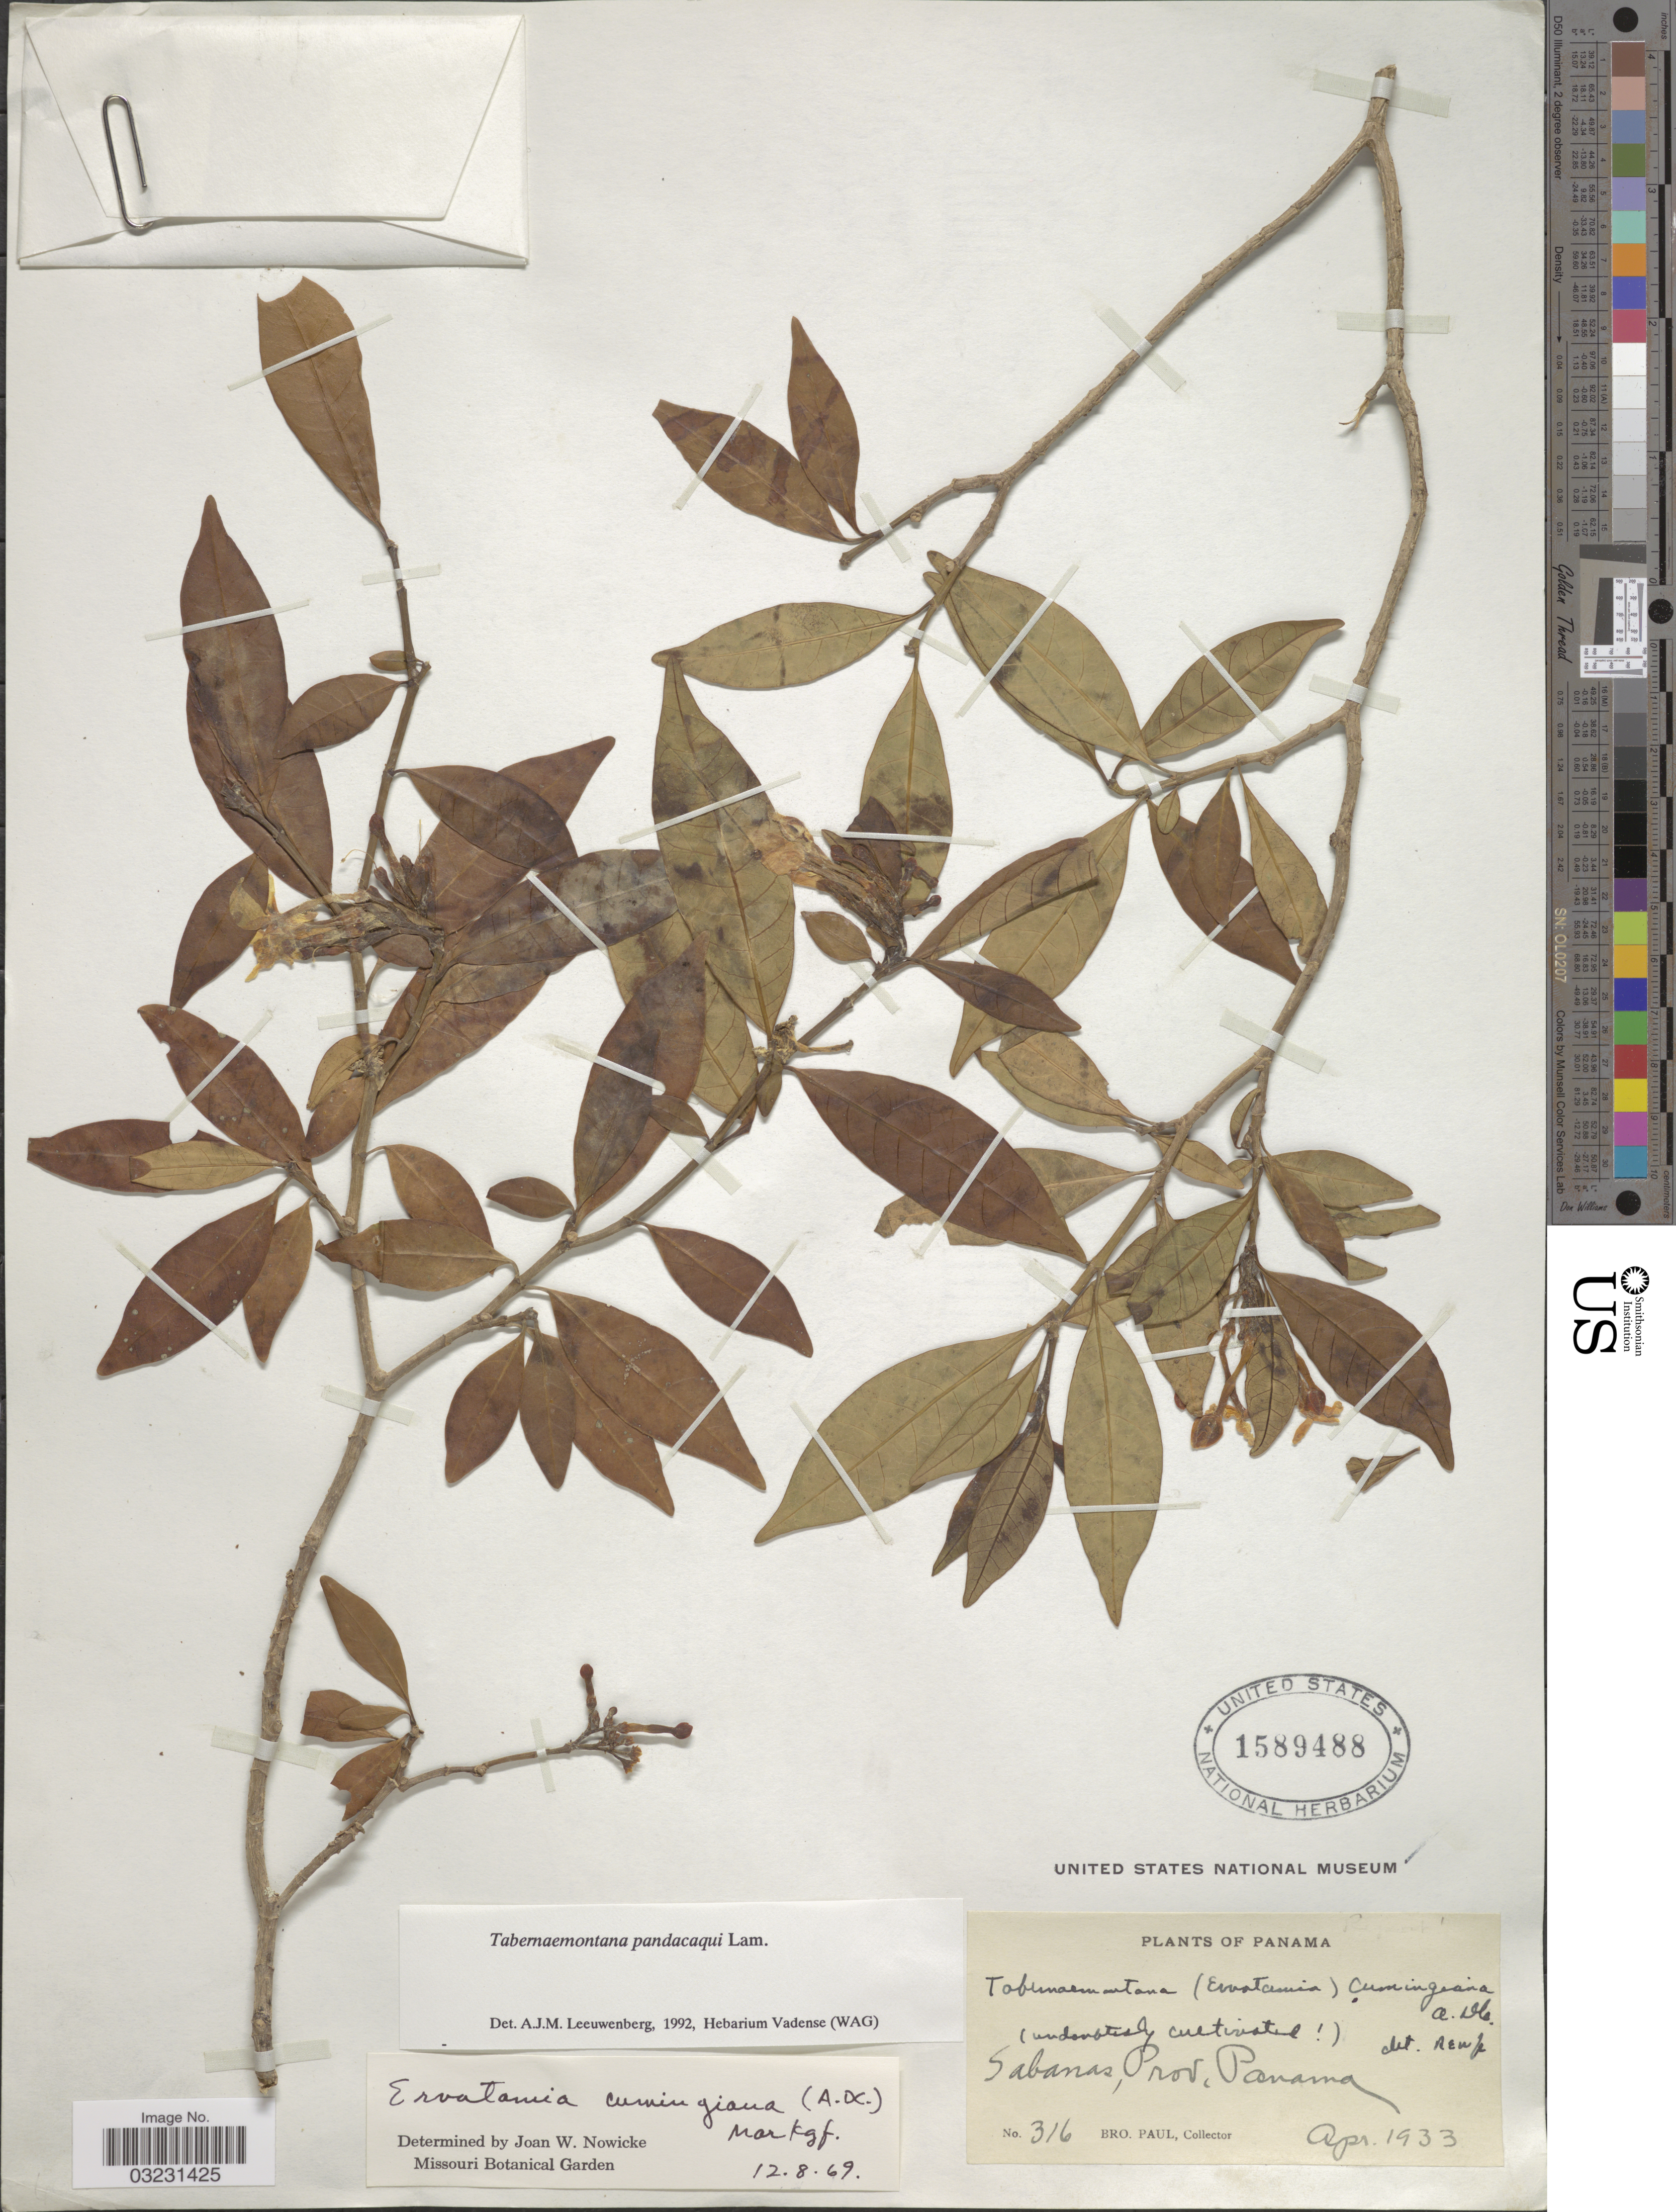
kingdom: Plantae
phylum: Tracheophyta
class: Magnoliopsida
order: Gentianales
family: Apocynaceae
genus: Tabernaemontana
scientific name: Tabernaemontana pandacaqui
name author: Poir.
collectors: B. Paul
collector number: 316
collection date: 1933-04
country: Panama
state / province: Panamá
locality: Sabanas, Prov. Panama.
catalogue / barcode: US 1589488